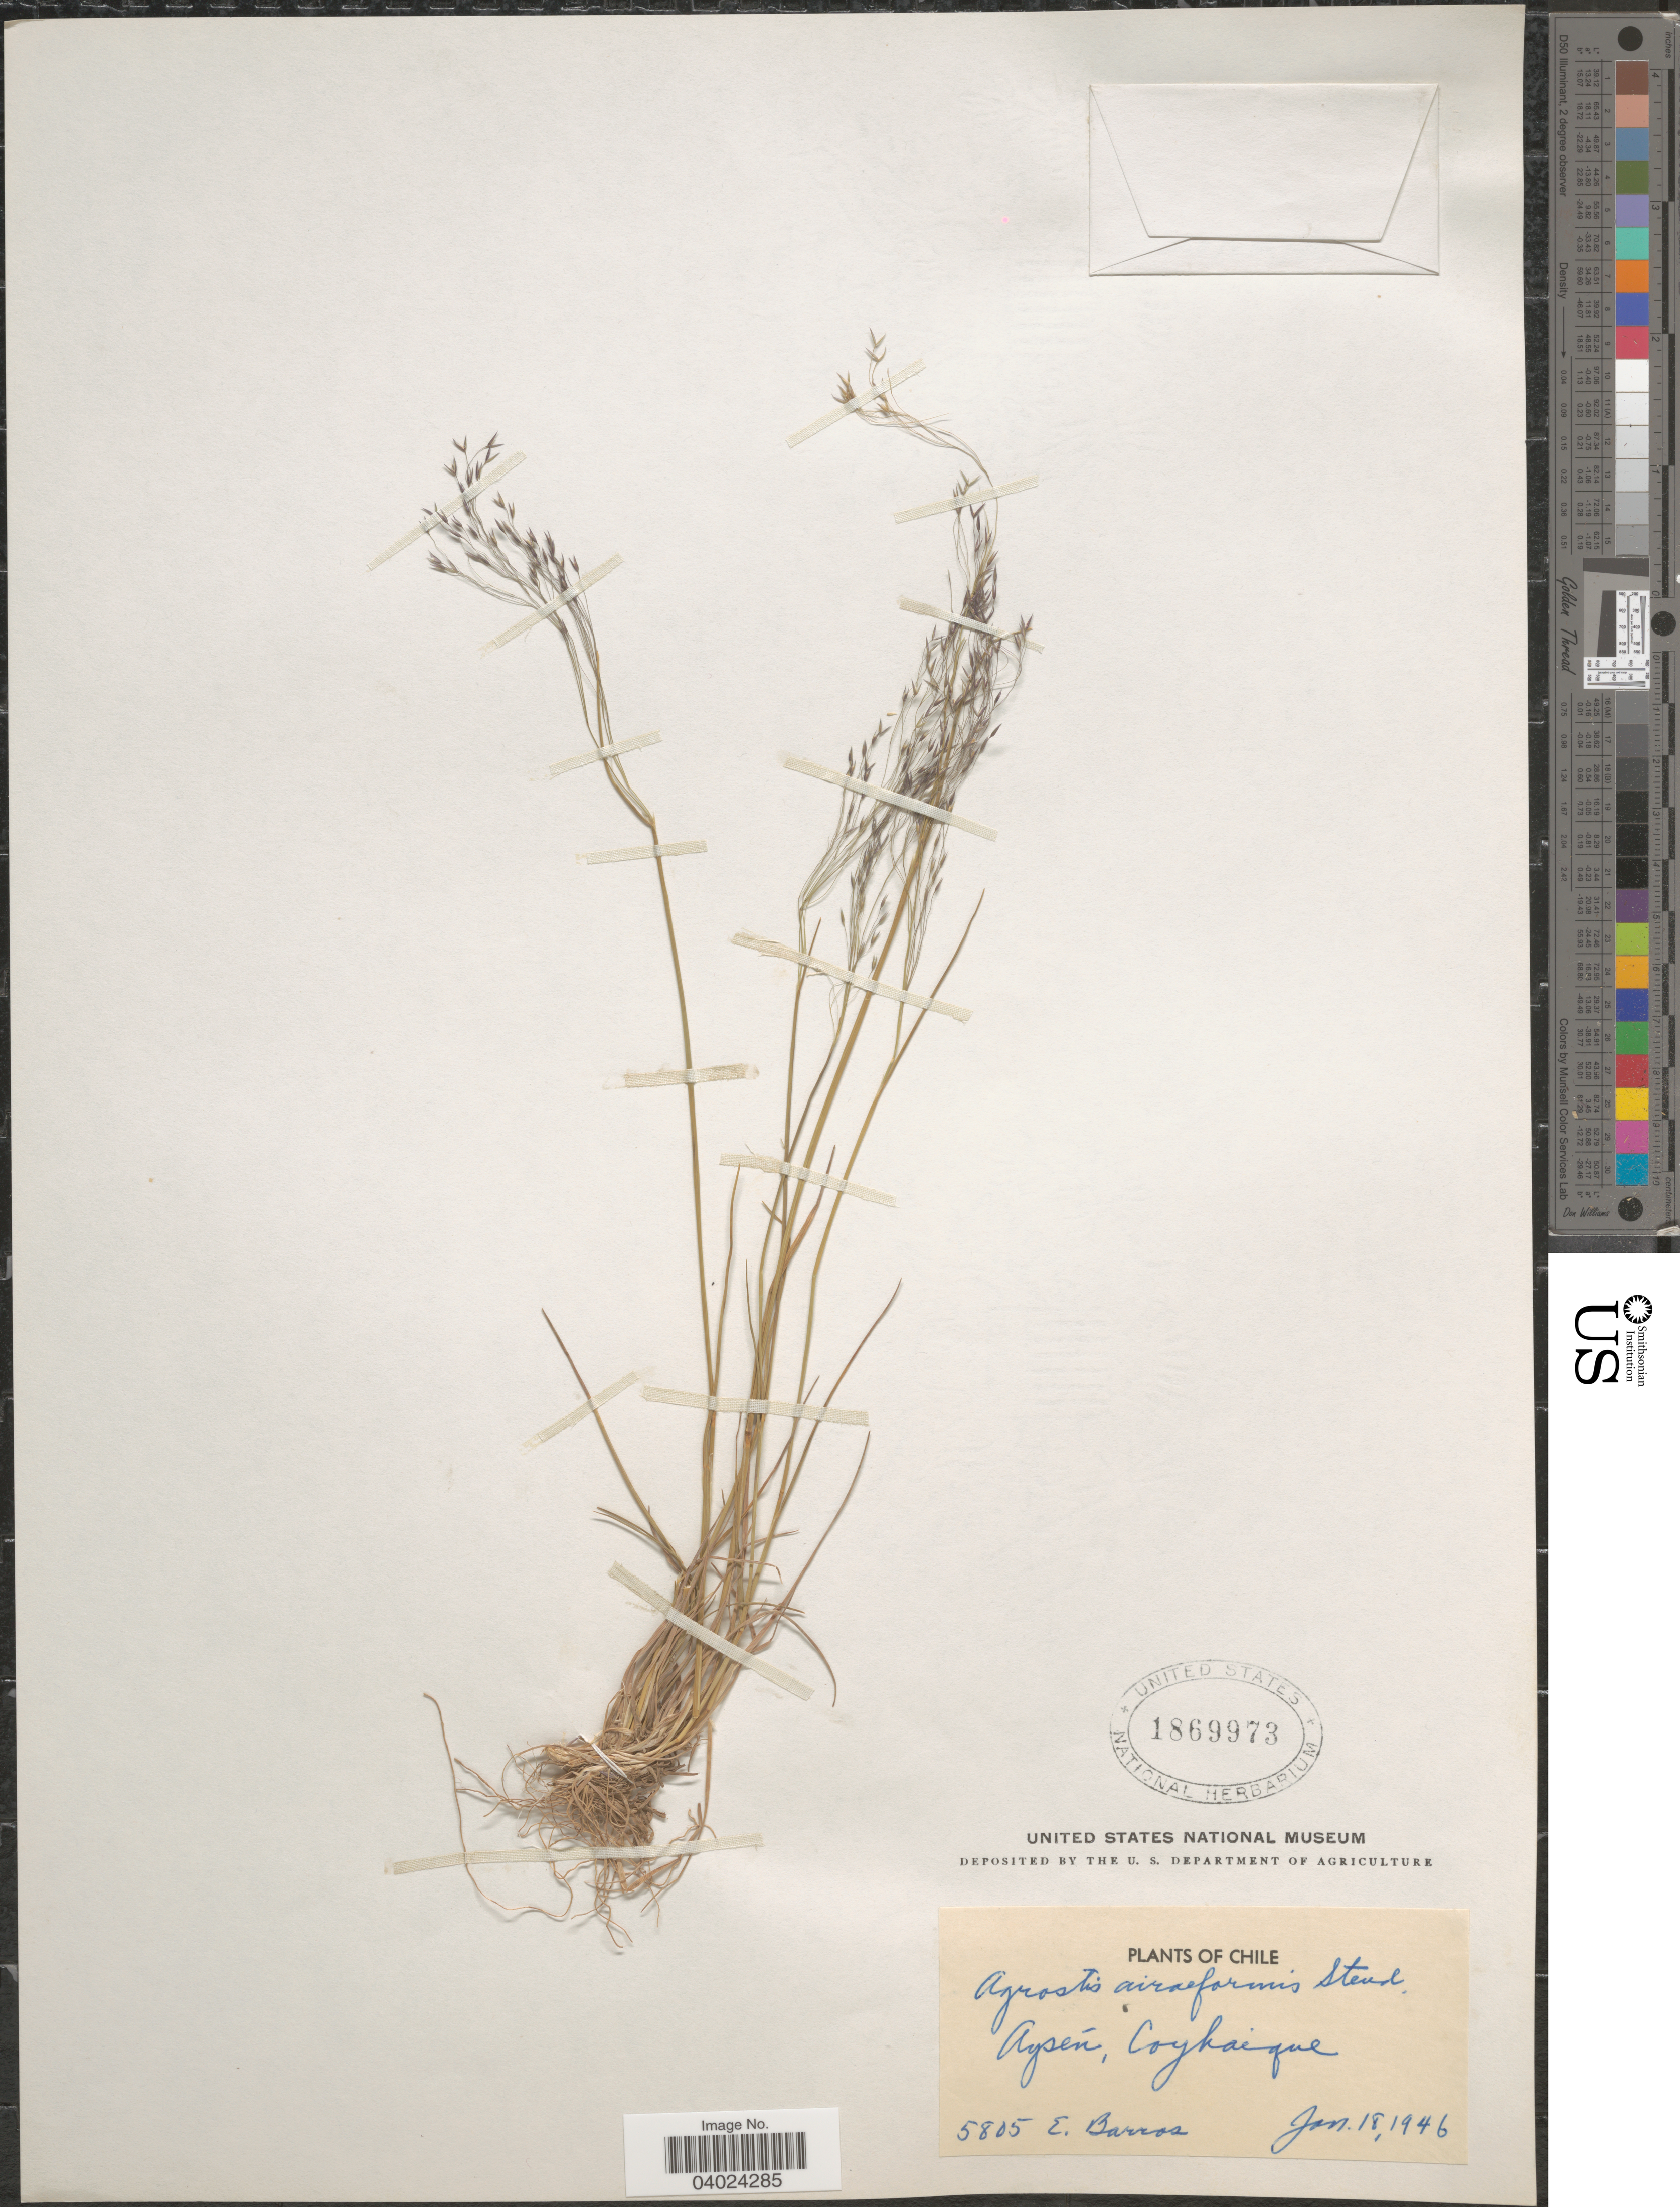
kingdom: Plantae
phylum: Tracheophyta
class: Liliopsida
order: Poales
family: Poaceae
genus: Agrostis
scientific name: Agrostis inconspicua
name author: Kunze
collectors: E. Barros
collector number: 5805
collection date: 1946-01-18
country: Chile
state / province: Aisén (XI)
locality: Aysén, Coyhaique.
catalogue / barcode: US 1869973